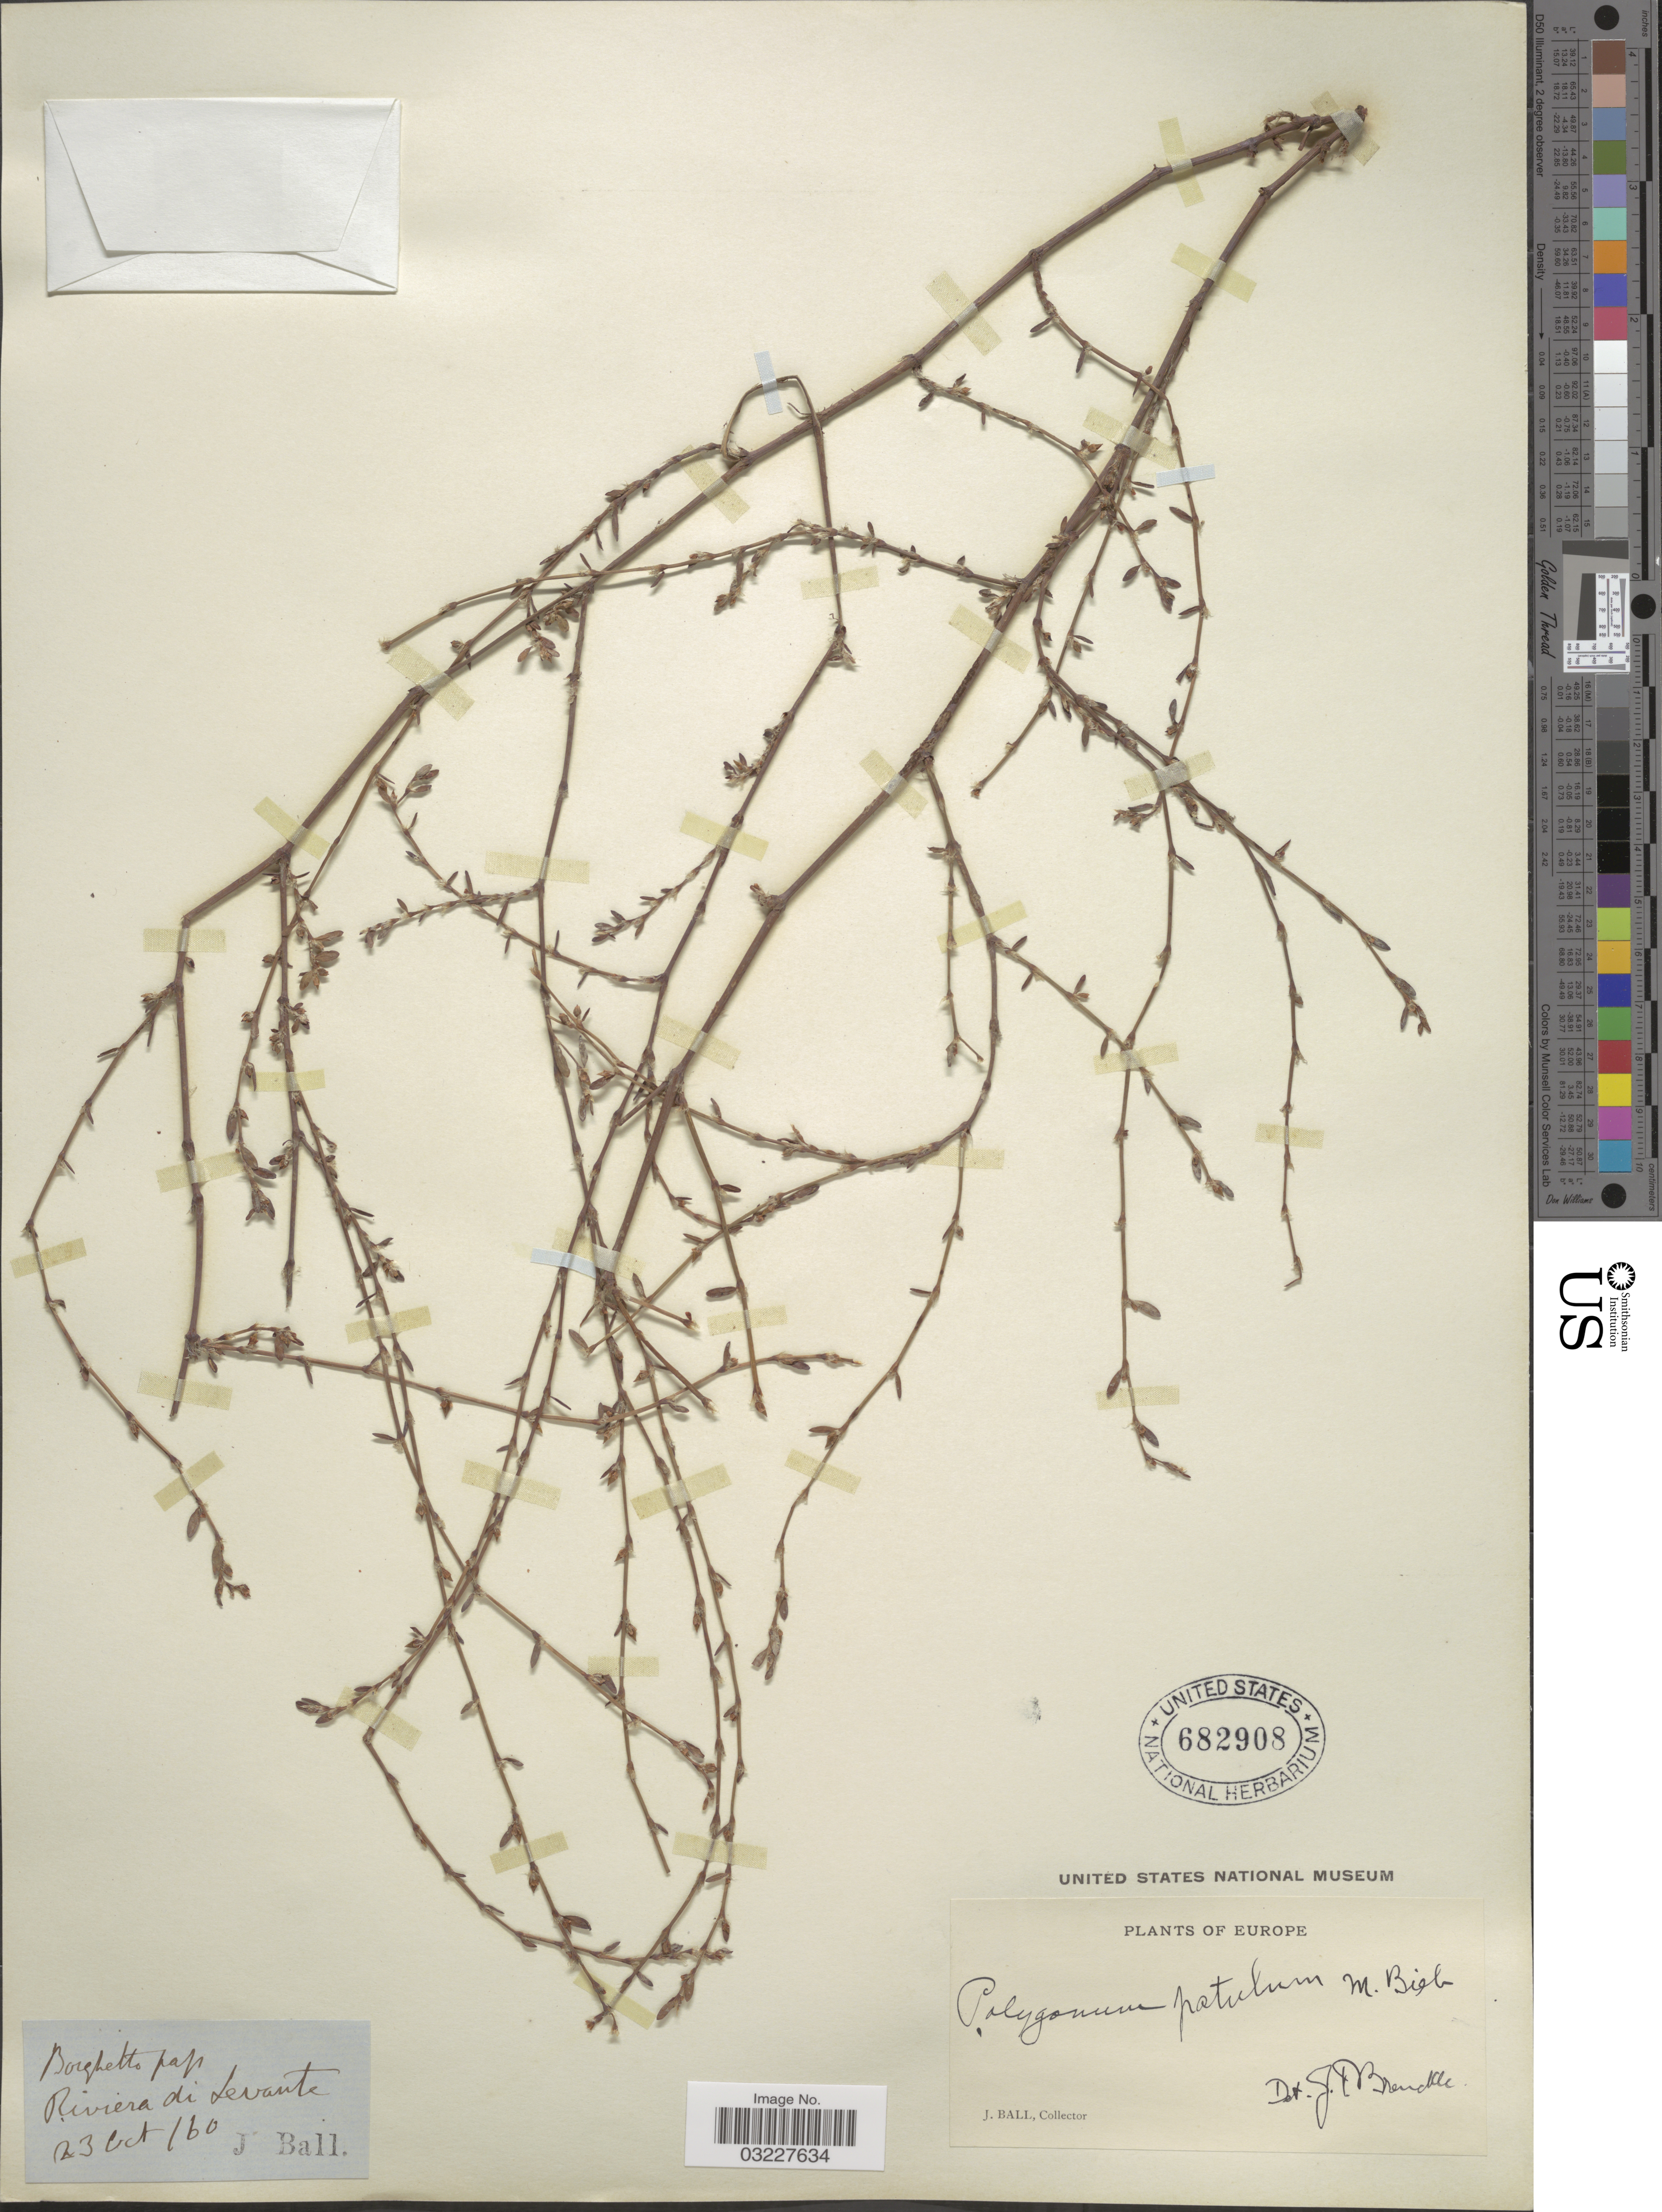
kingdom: Plantae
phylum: Tracheophyta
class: Magnoliopsida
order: Caryophyllales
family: Polygonaceae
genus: Polygonum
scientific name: Polygonum patulum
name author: M. Bieb.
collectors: J. Ball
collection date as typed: Transcribed d/m/y: 23/10/60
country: Italy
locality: Riviera di Levante. Europe.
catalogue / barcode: US 682908